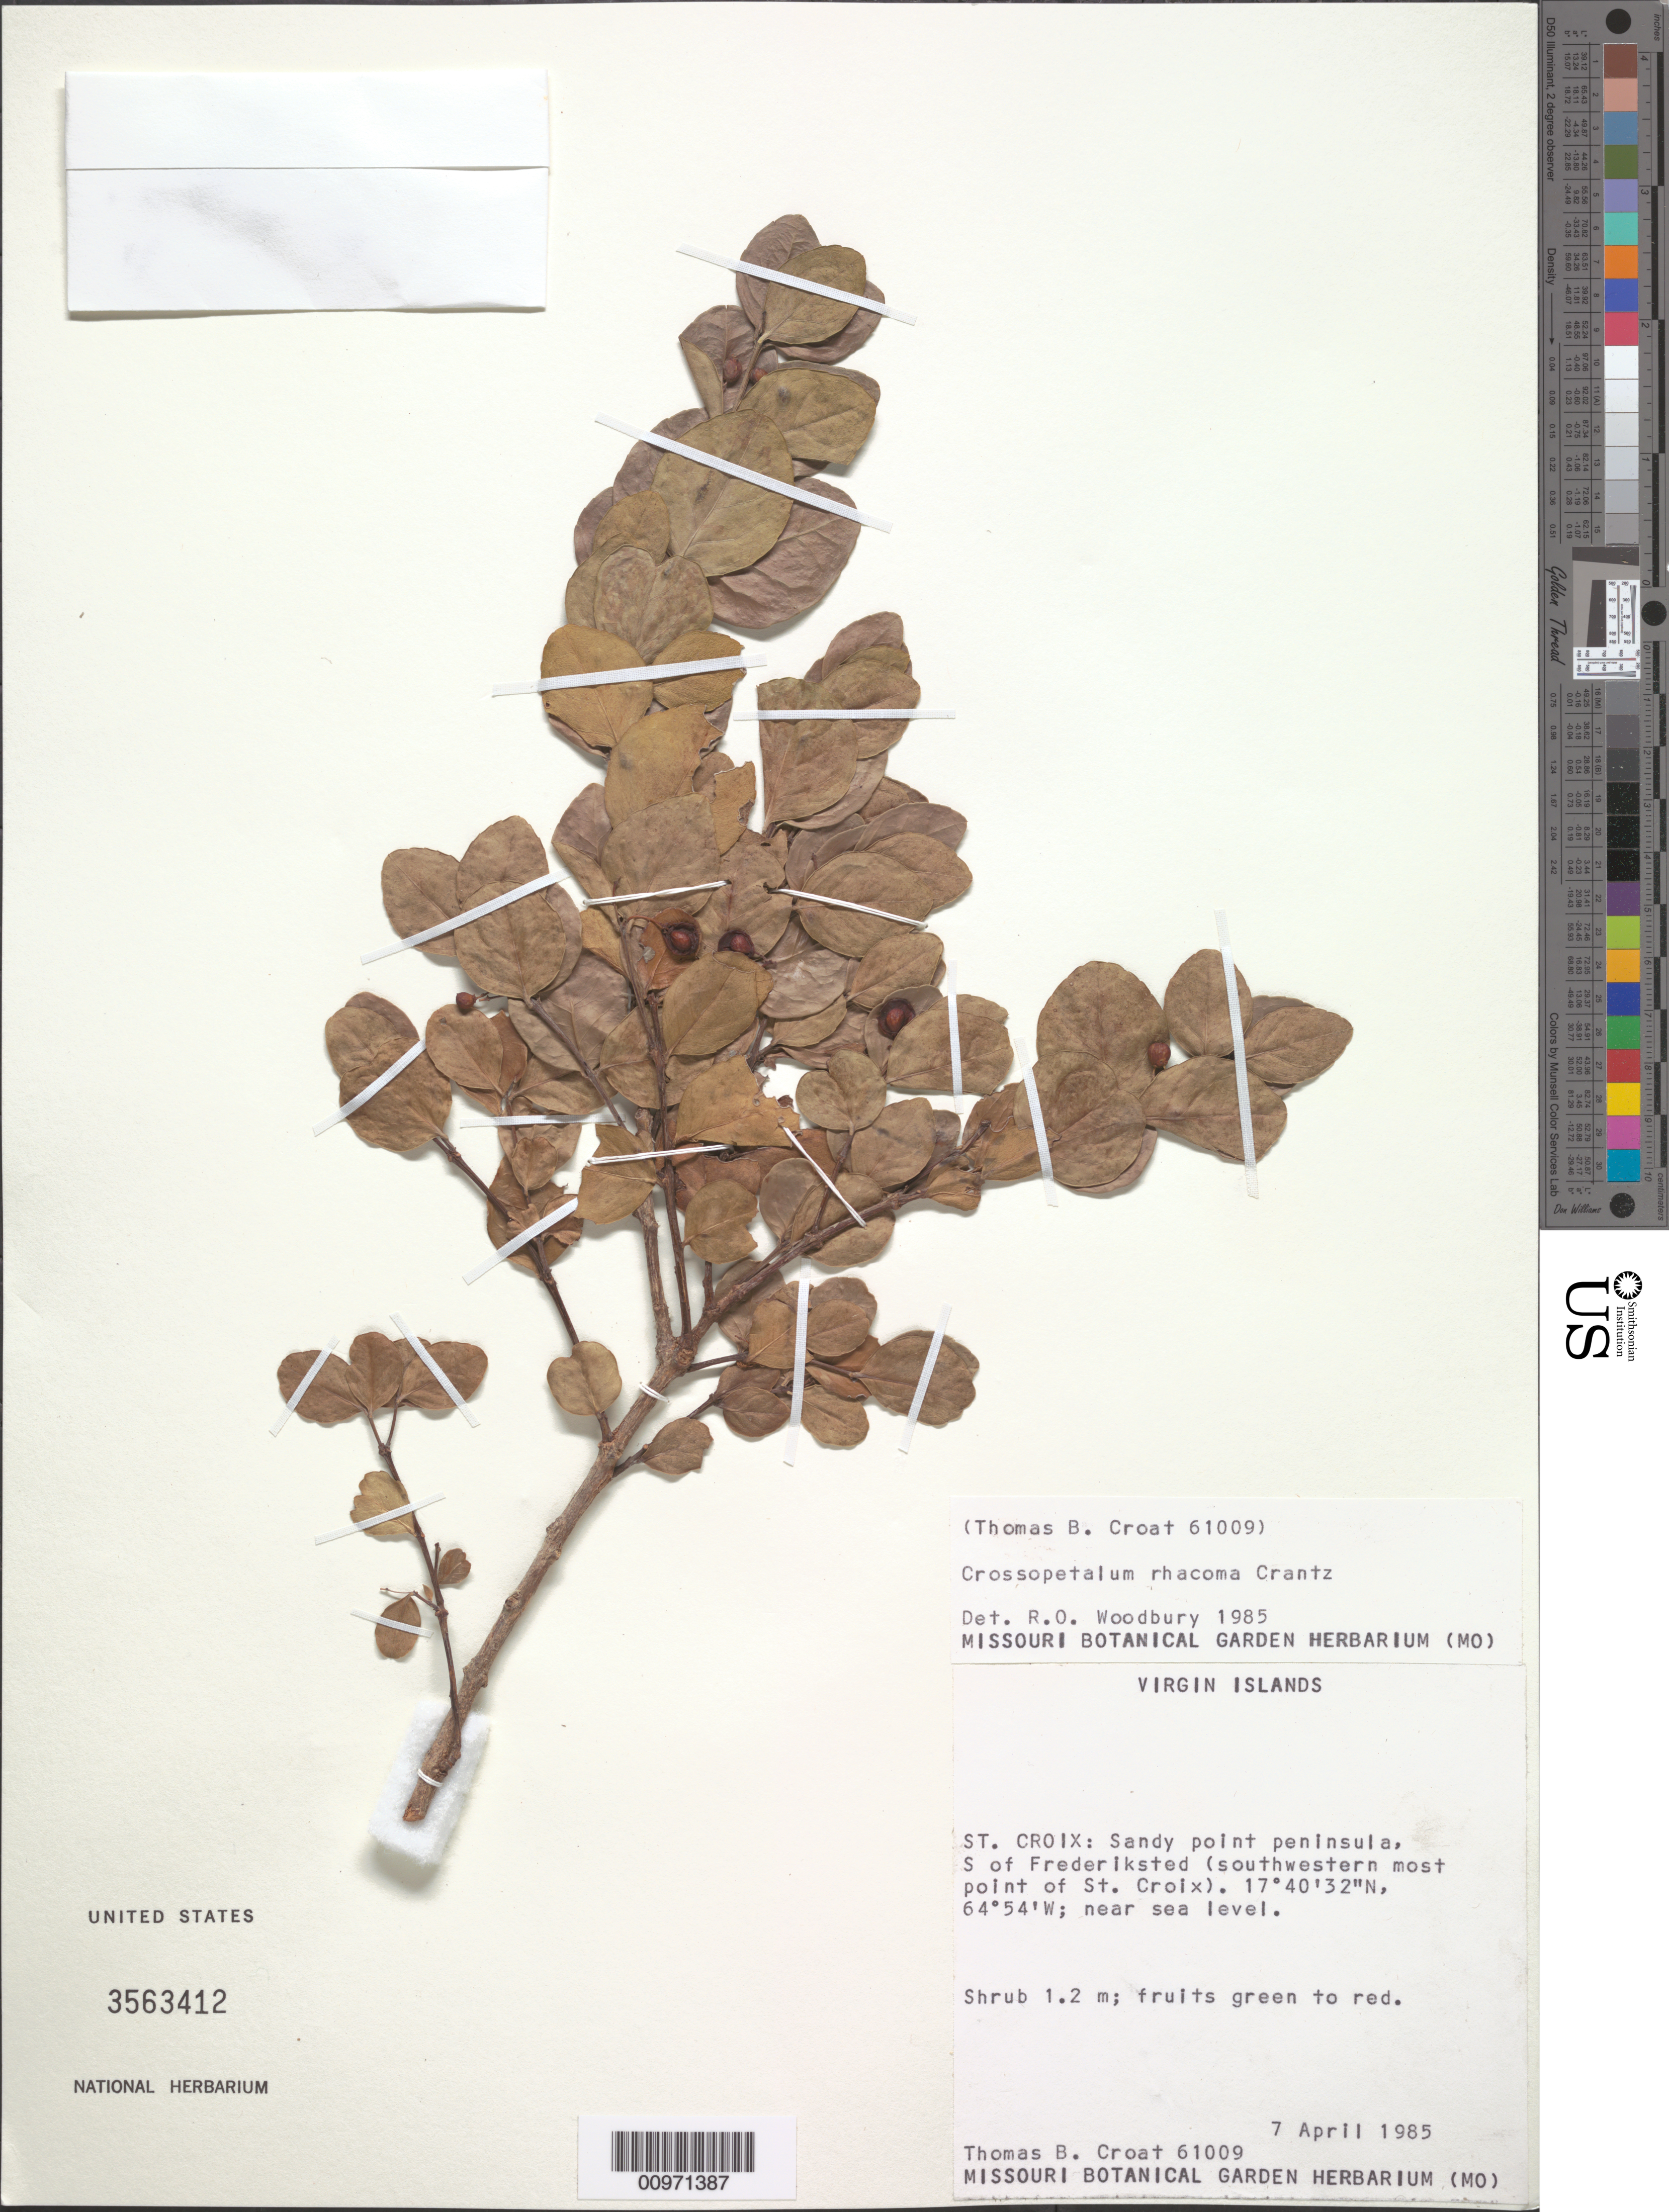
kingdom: Plantae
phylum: Tracheophyta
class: Magnoliopsida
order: Celastrales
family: Celastraceae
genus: Crossopetalum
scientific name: Crossopetalum rhacoma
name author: Crantz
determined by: Woodbury, R. O.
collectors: T. B. Croat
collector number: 61009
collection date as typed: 07 Apr 1985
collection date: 1985-04-07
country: U.S. Virgin Islands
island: St. Croix I.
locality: South of Frederiksted, southwestern most point of St. Croix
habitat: Sandy point peninsula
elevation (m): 0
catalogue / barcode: US 3563412